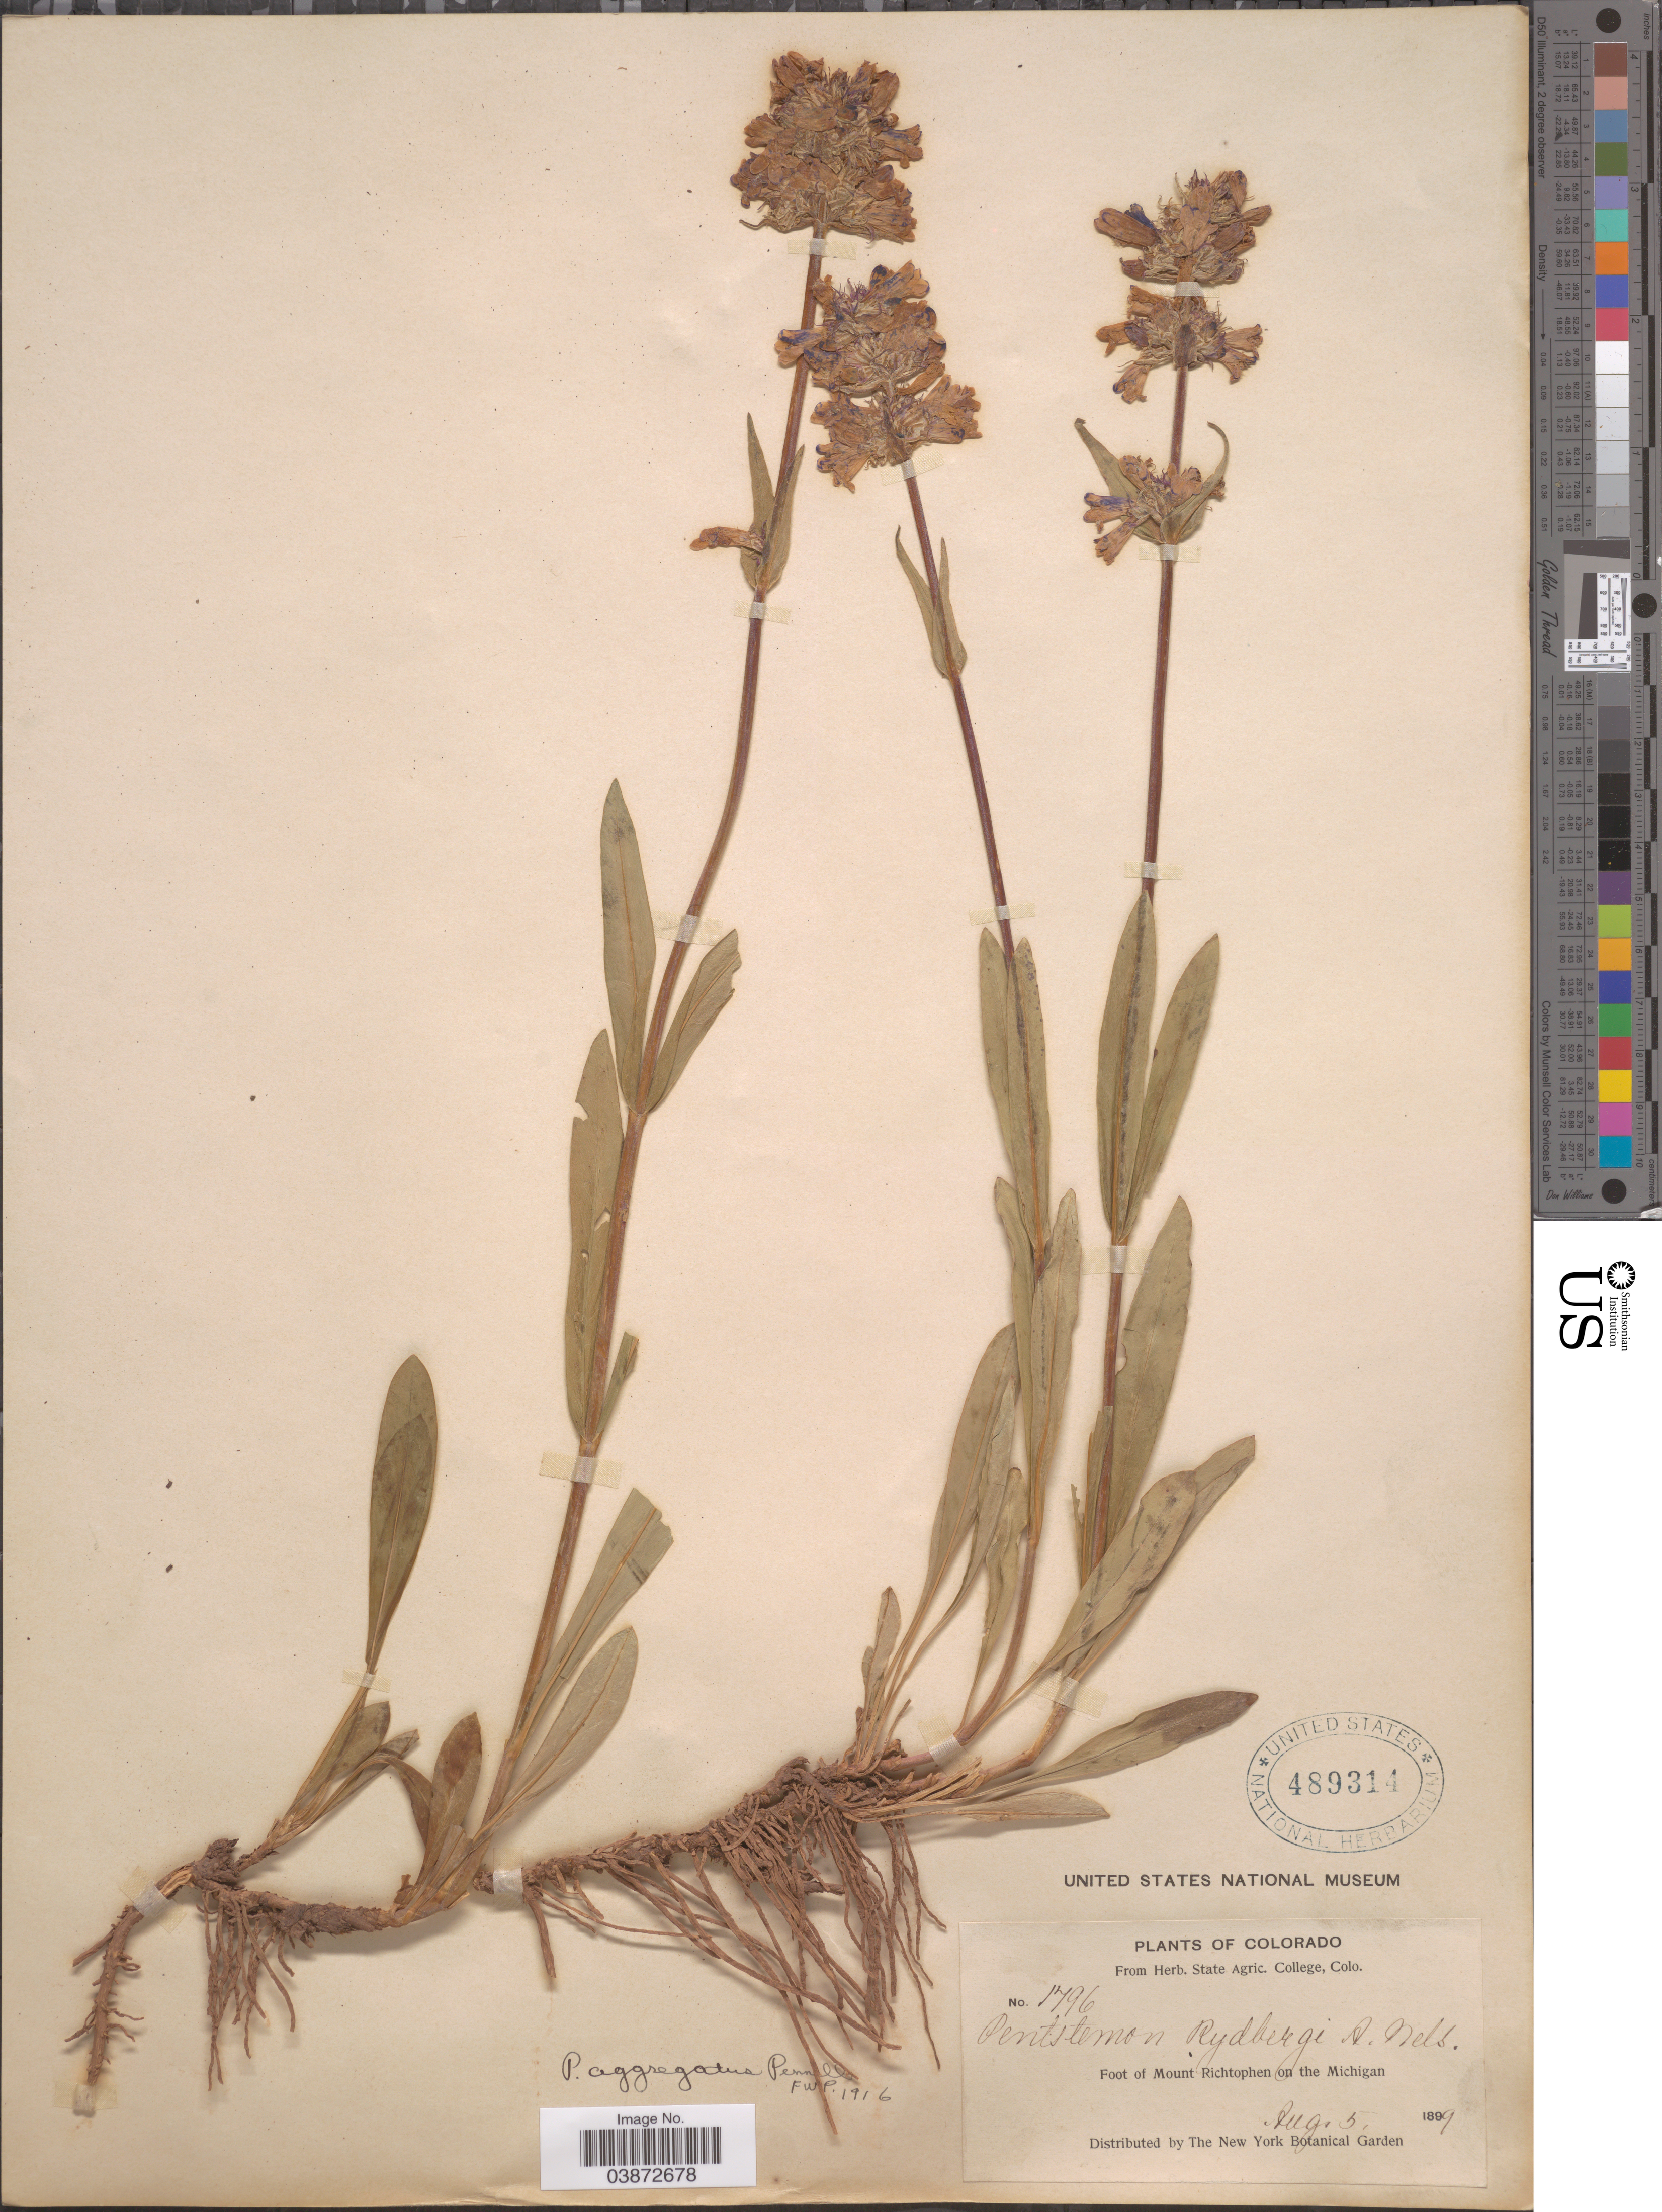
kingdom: Plantae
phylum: Tracheophyta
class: Magnoliopsida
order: Lamiales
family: Plantaginaceae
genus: Penstemon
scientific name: Penstemon aggregatus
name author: Pennell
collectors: ex herb. State Agric. College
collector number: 1796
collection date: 1899-08-05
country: United States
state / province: Colorado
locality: Foot of Mount Richtophen on the Michigan.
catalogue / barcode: US 489314